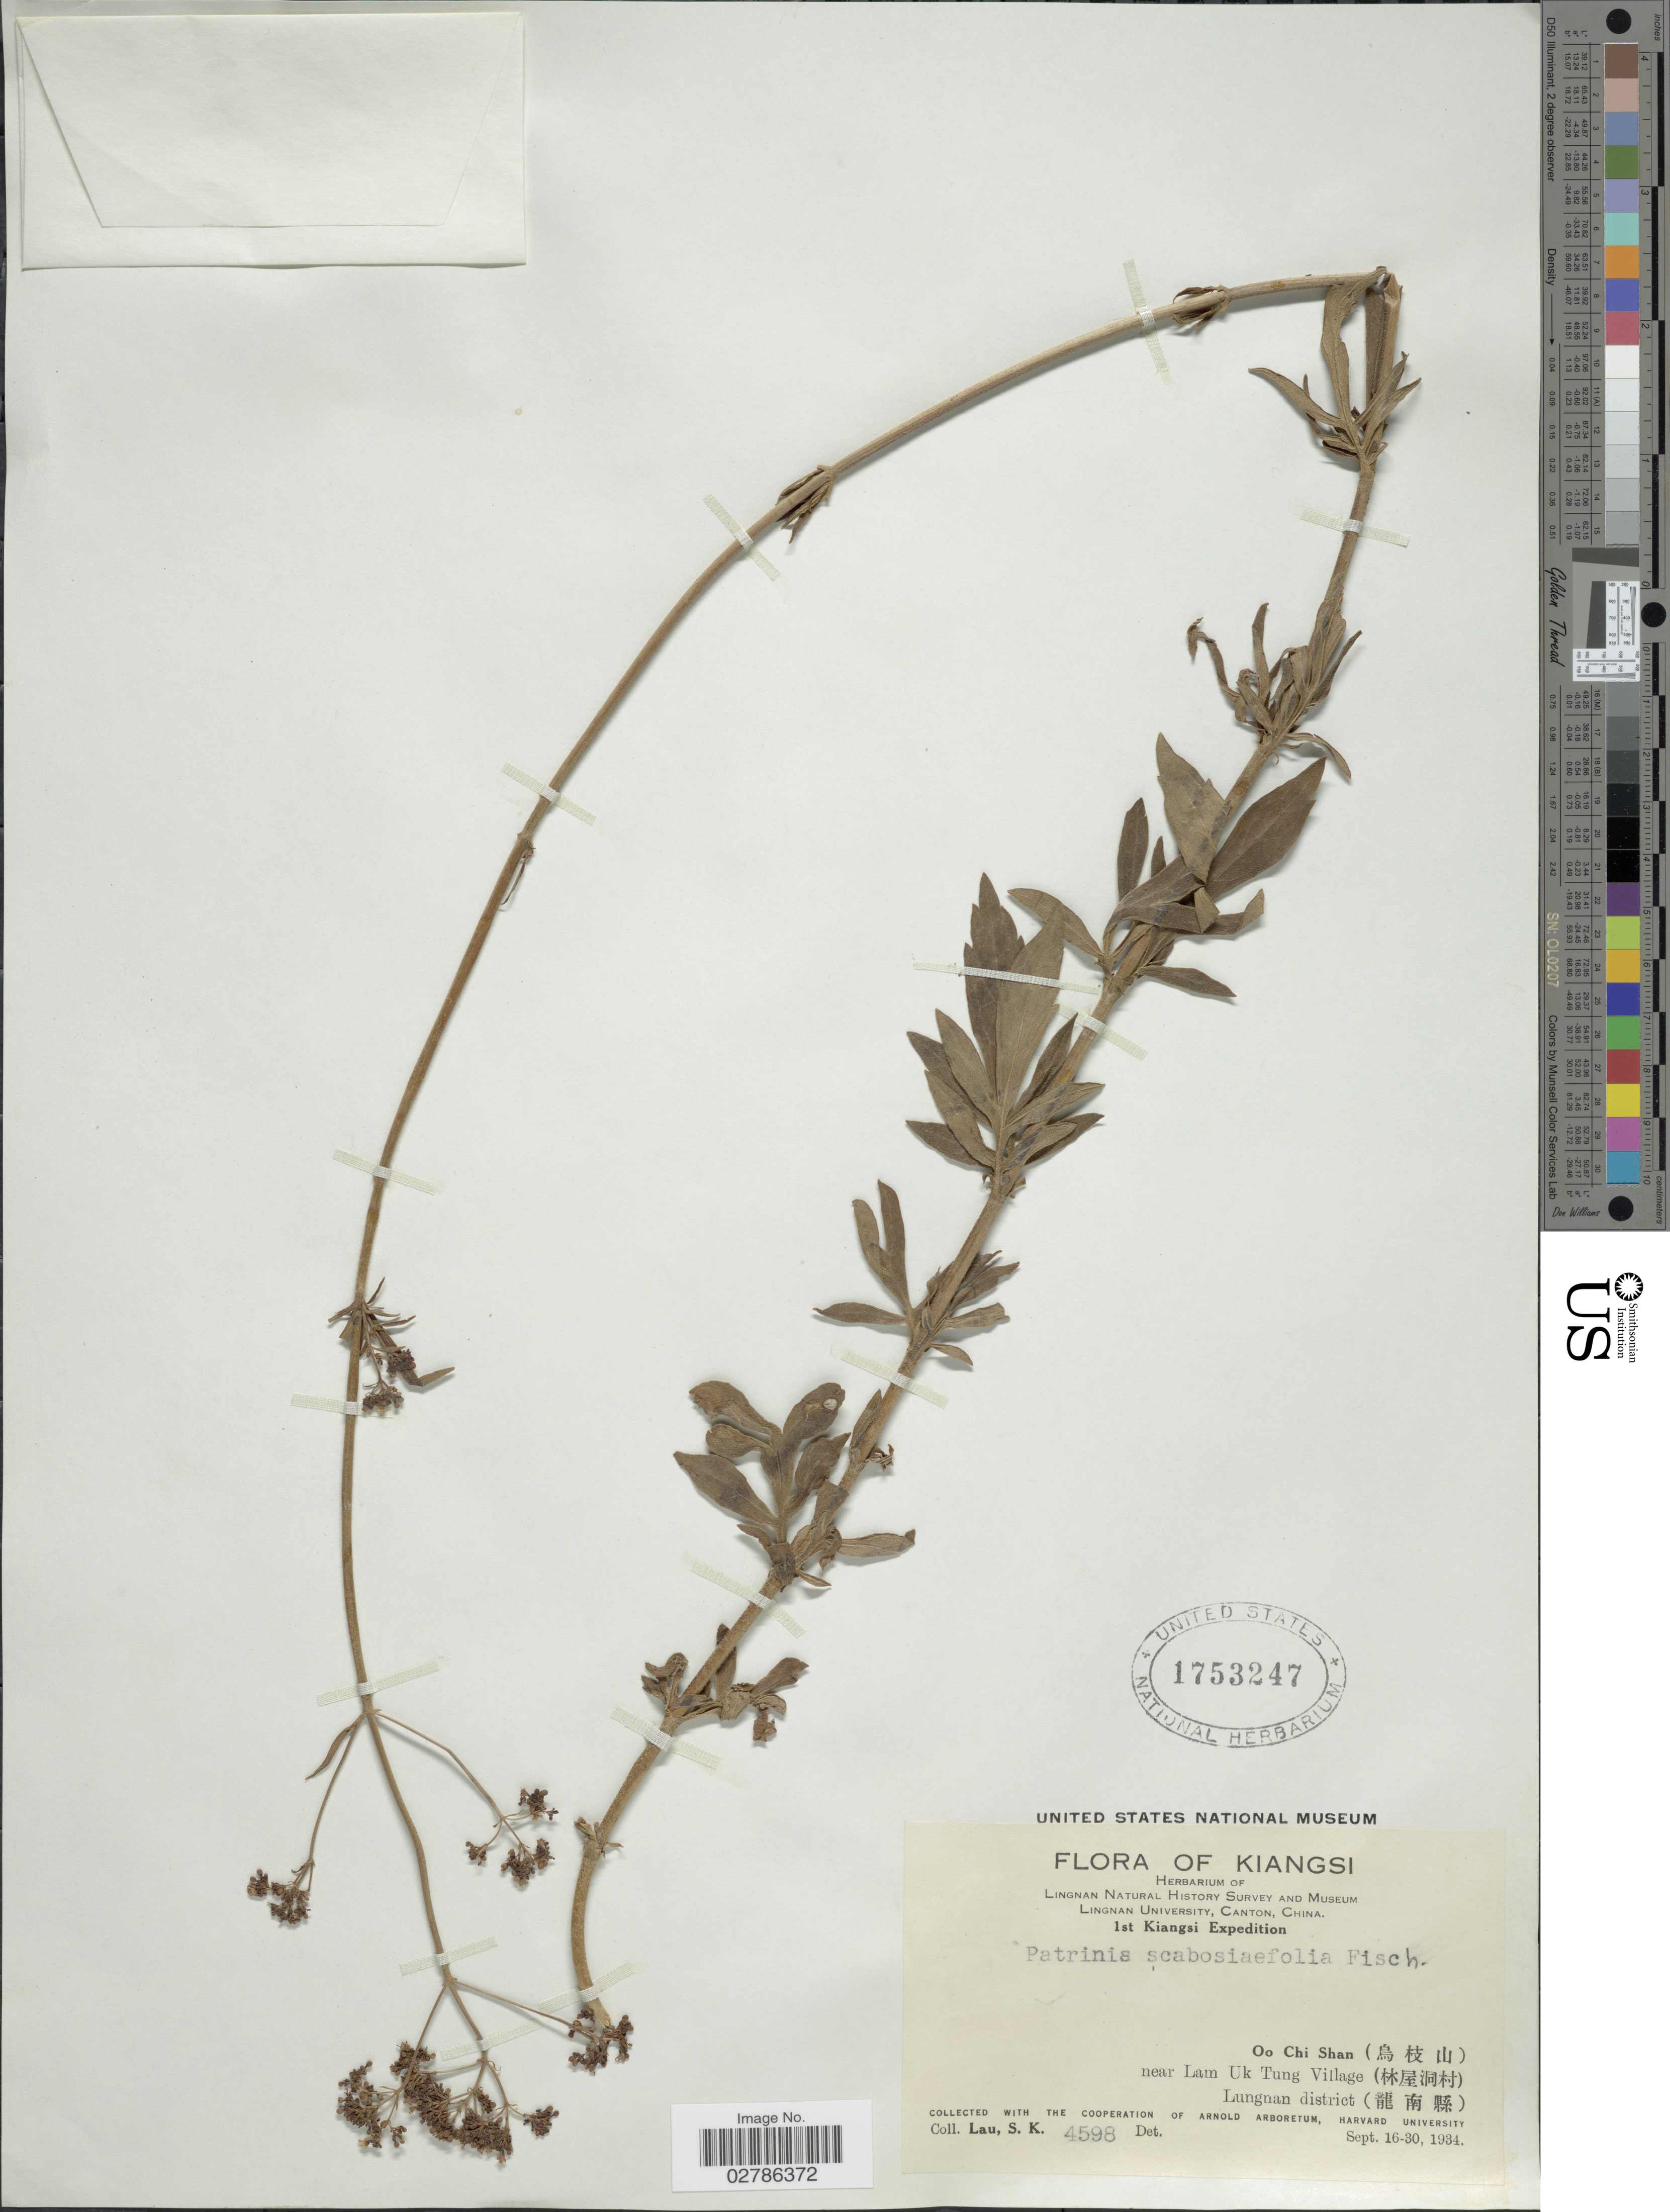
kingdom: Plantae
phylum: Tracheophyta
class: Magnoliopsida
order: Dipsacales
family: Caprifoliaceae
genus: Patrinia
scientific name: Patrinia scabiosifolia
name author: Link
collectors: S. K. Lau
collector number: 4598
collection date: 1934-09-16/1934-09-30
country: China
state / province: Jiangxi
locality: Kiangsi, Oo Chi Shan (X), near Lam Uk Tung Village (X), Lungnan district (X).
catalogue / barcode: US 1753247